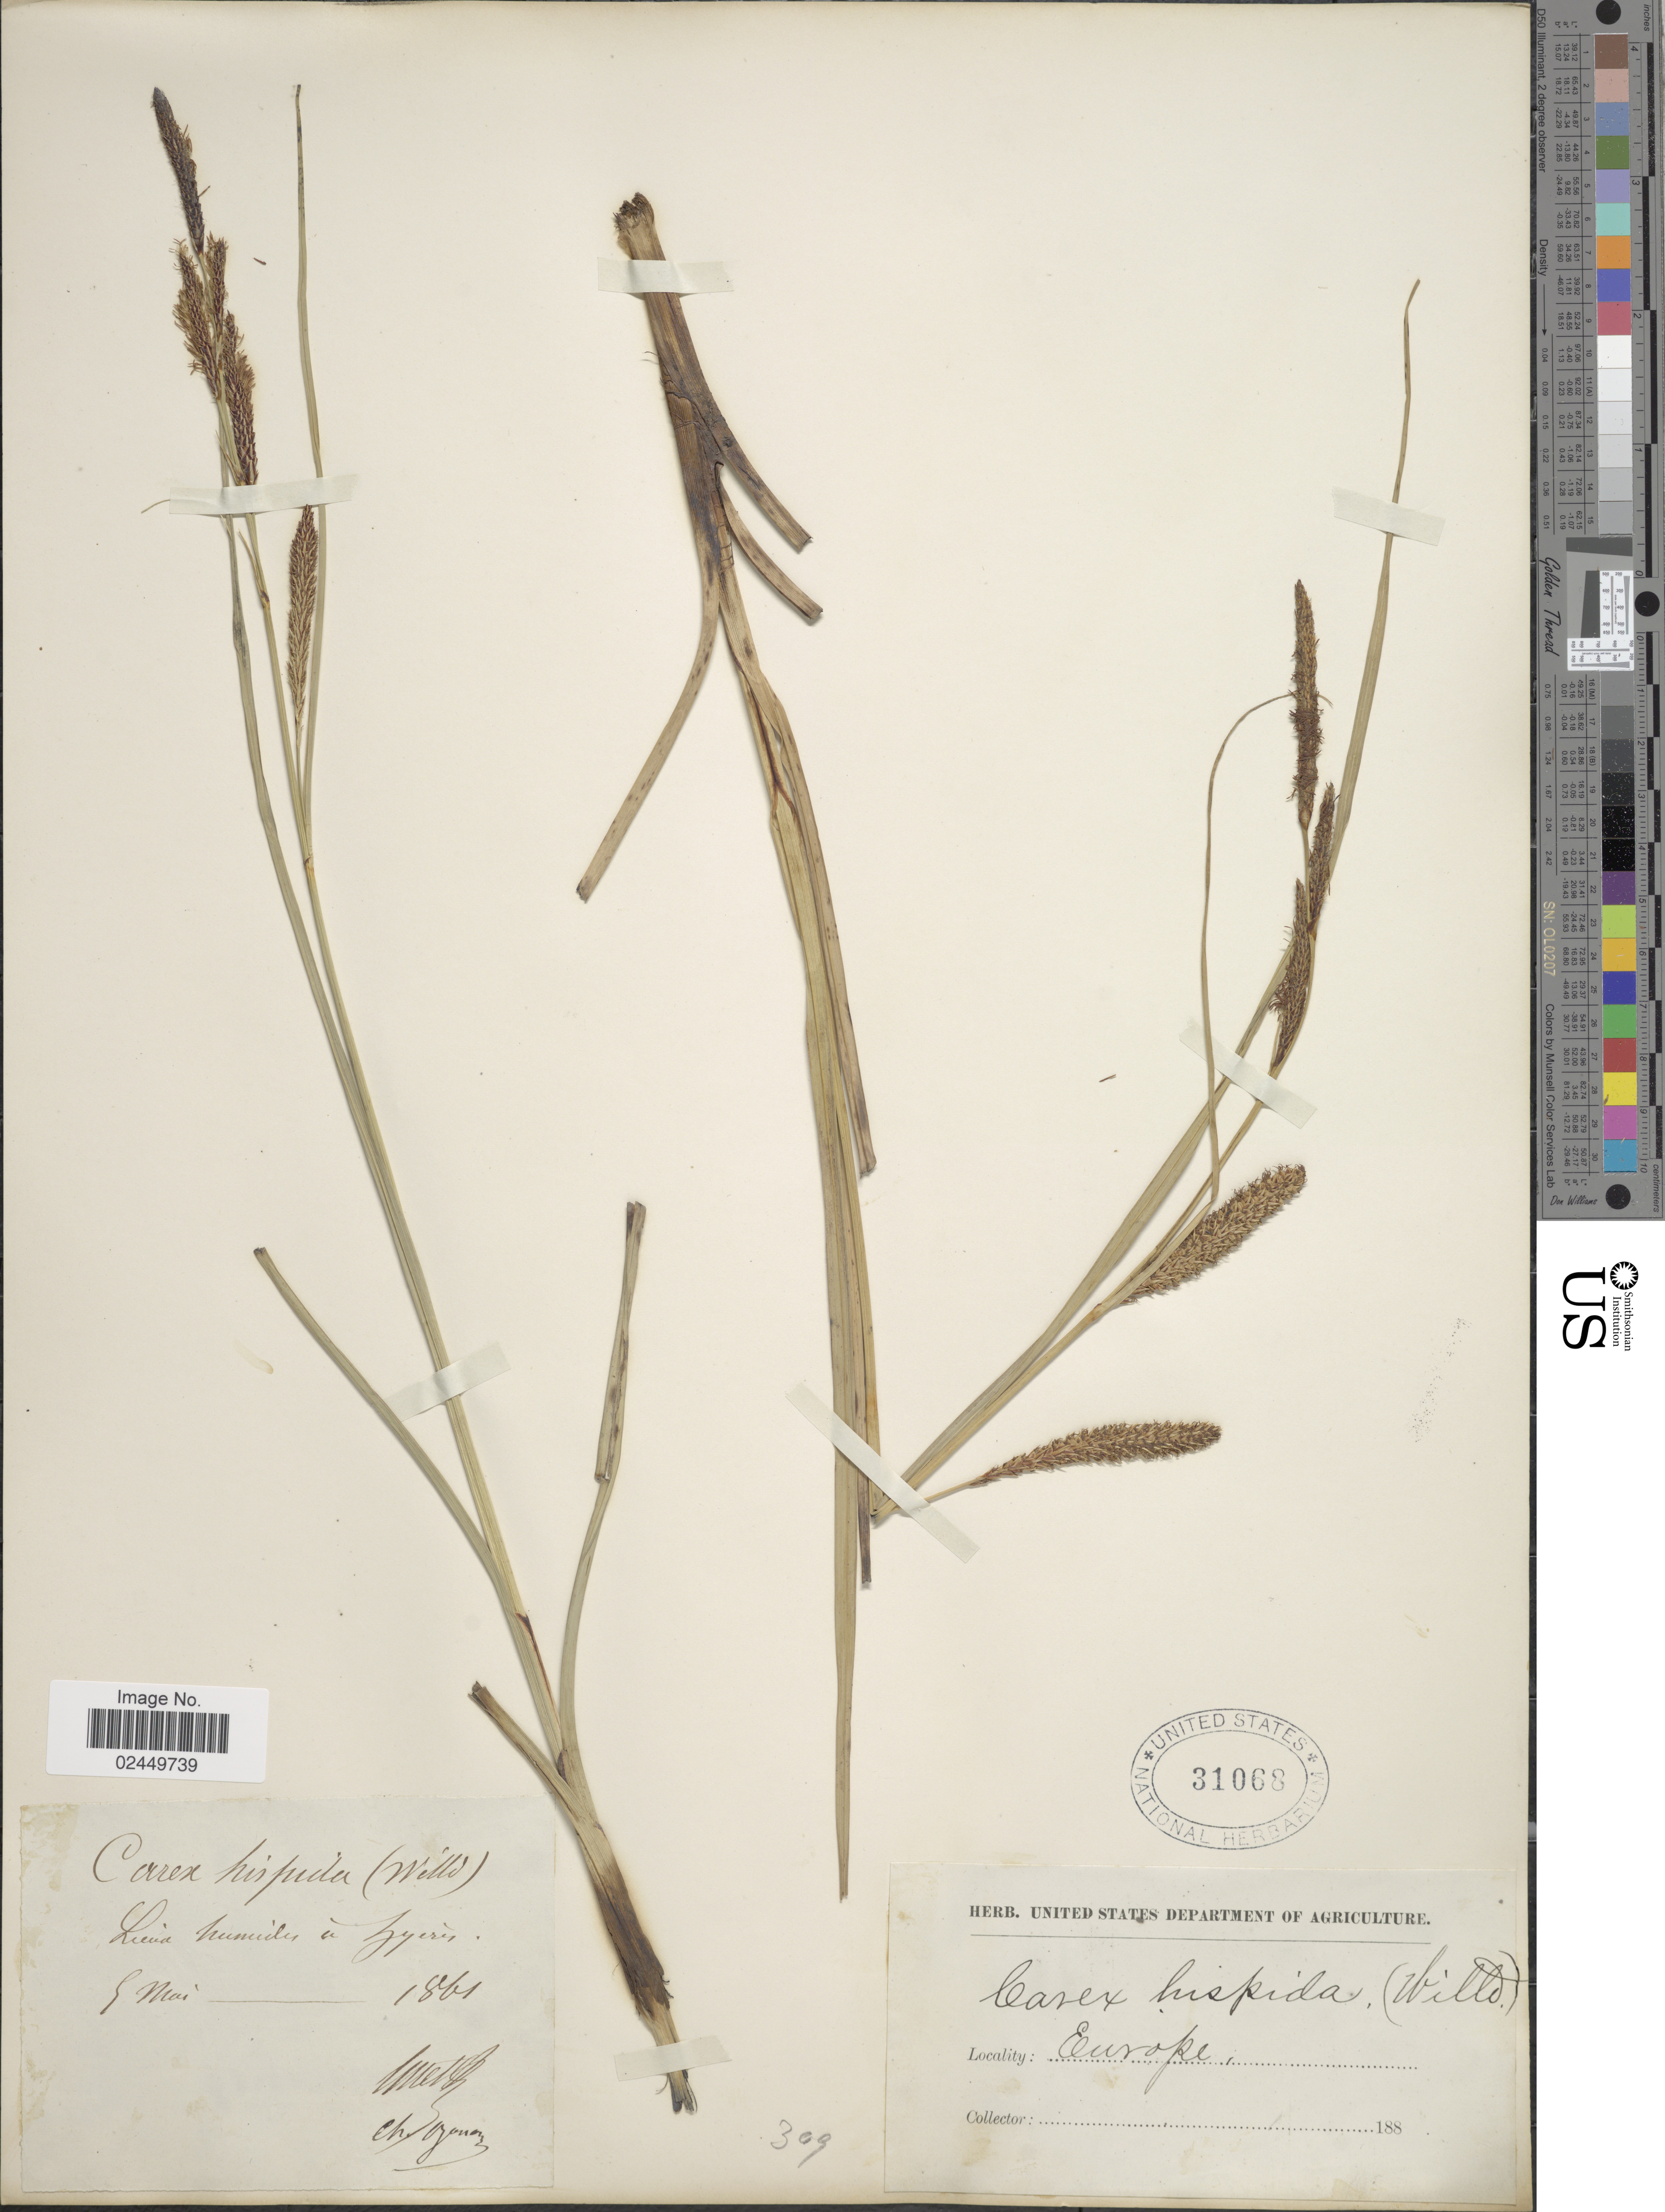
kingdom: Plantae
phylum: Tracheophyta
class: Liliopsida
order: Poales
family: Cyperaceae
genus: Carex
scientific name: Carex hispida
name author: Willd. ex Schkuhr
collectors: Huetz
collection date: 1861-05-05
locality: Zyeris [interpreted]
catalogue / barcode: US 31068